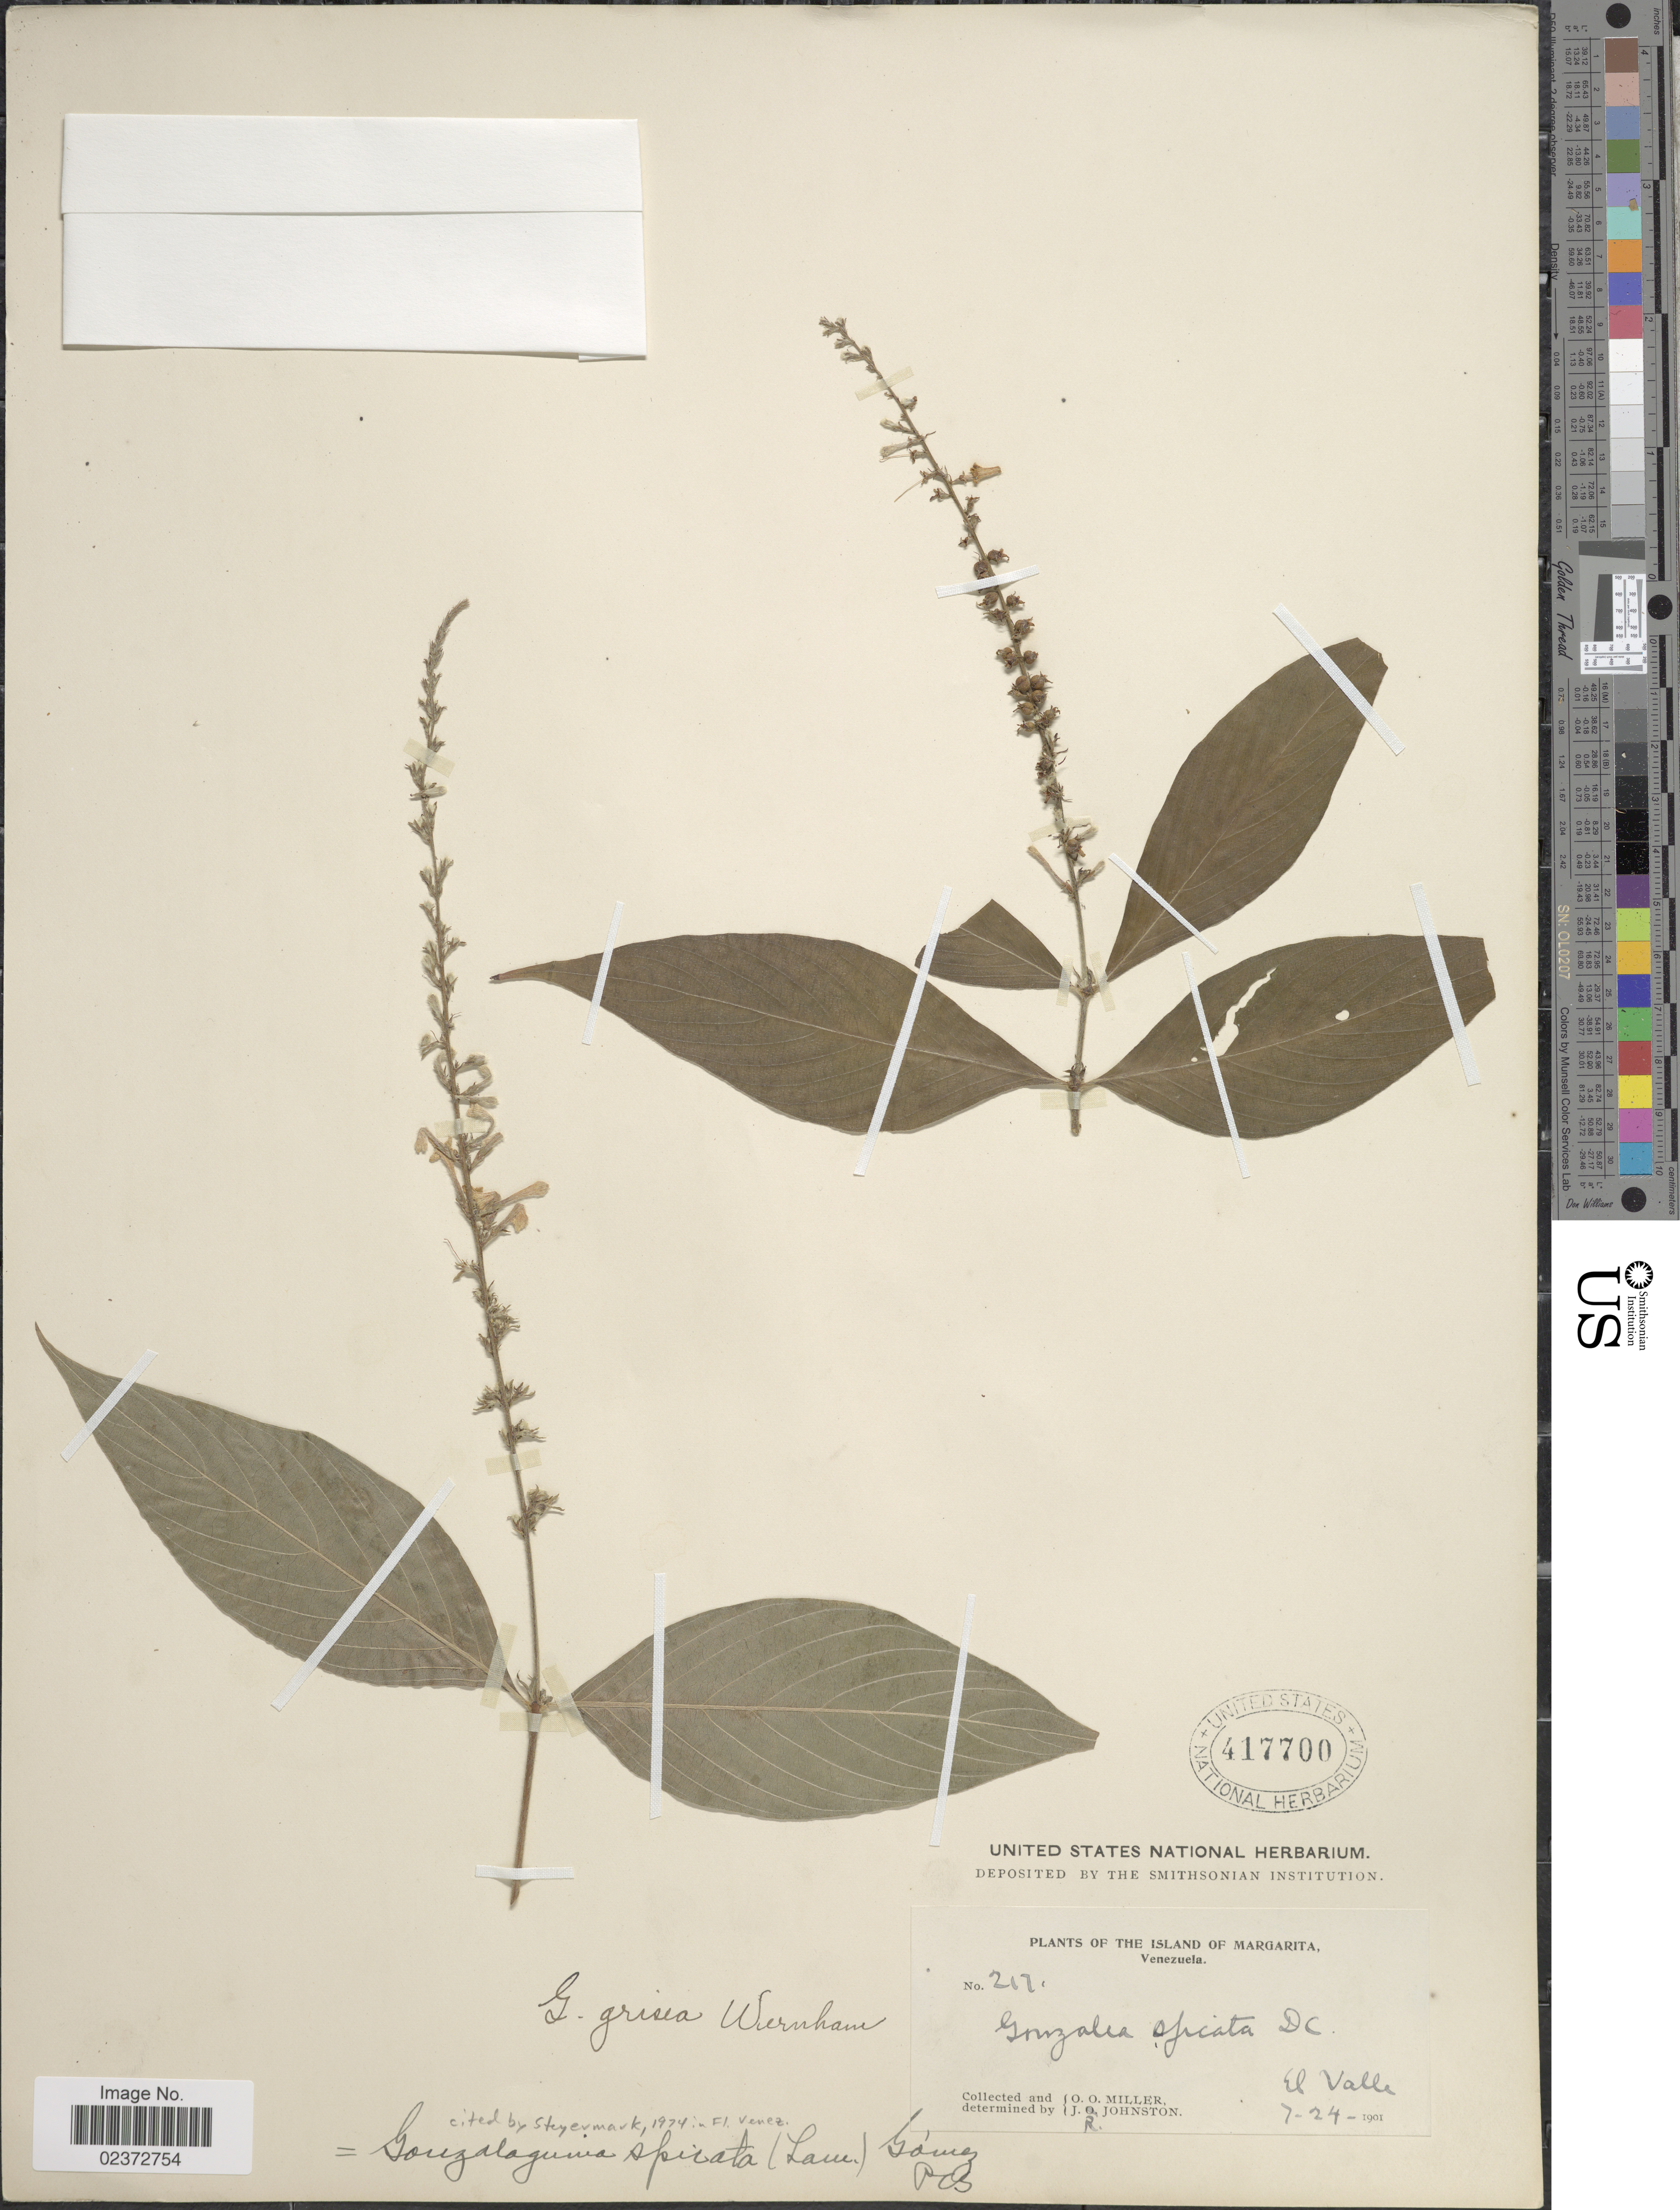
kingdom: Plantae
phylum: Tracheophyta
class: Magnoliopsida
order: Gentianales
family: Rubiaceae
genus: Gonzalagunia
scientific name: Gonzalagunia spicata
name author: (Lam.) M. Gómez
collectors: O. O. Miller & J. Johnston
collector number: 217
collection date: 1901-07-24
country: Venezuela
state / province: Nueva Esparta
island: Margarita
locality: Island of Margarita. El Valle.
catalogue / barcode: US 417700